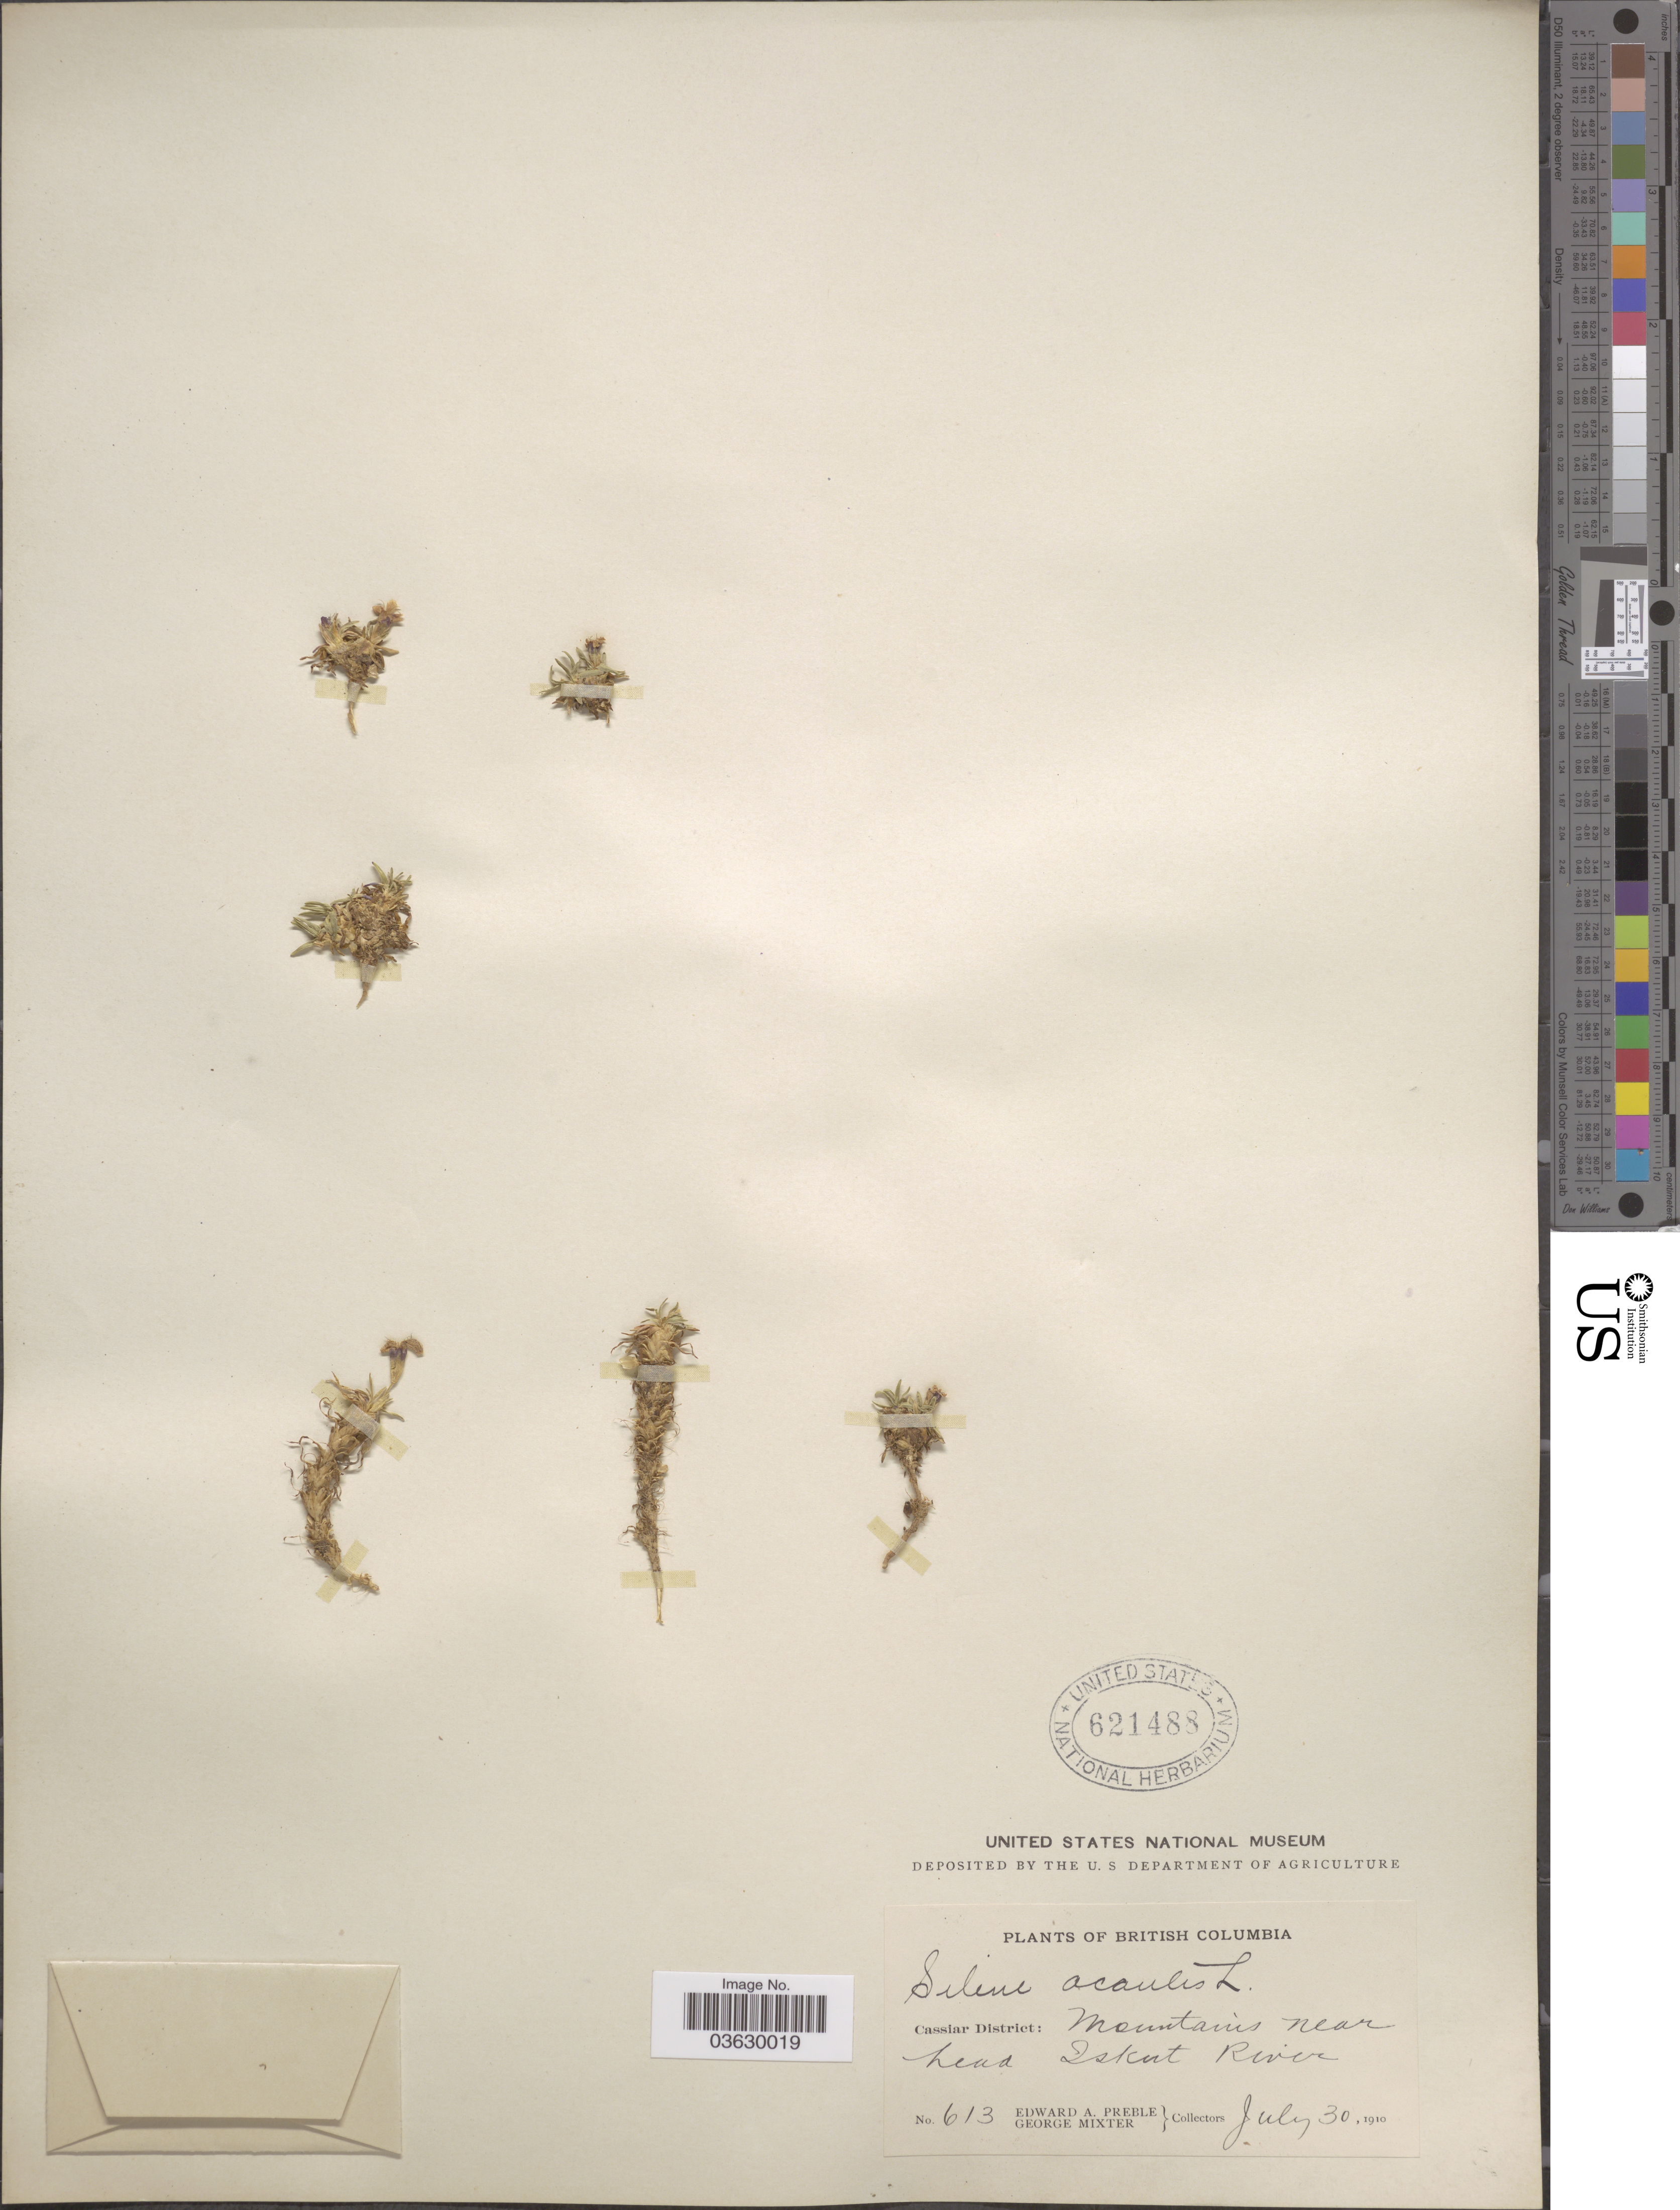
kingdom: Plantae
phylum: Tracheophyta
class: Magnoliopsida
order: Caryophyllales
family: Caryophyllaceae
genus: Silene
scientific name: Silene acaulis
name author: (L.) Jacq.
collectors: E. Preble & G. Mixter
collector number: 613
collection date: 1910-07-30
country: Canada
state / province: British Columbia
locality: Cassiar District: Mountains near head Iskut River.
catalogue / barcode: US 621488